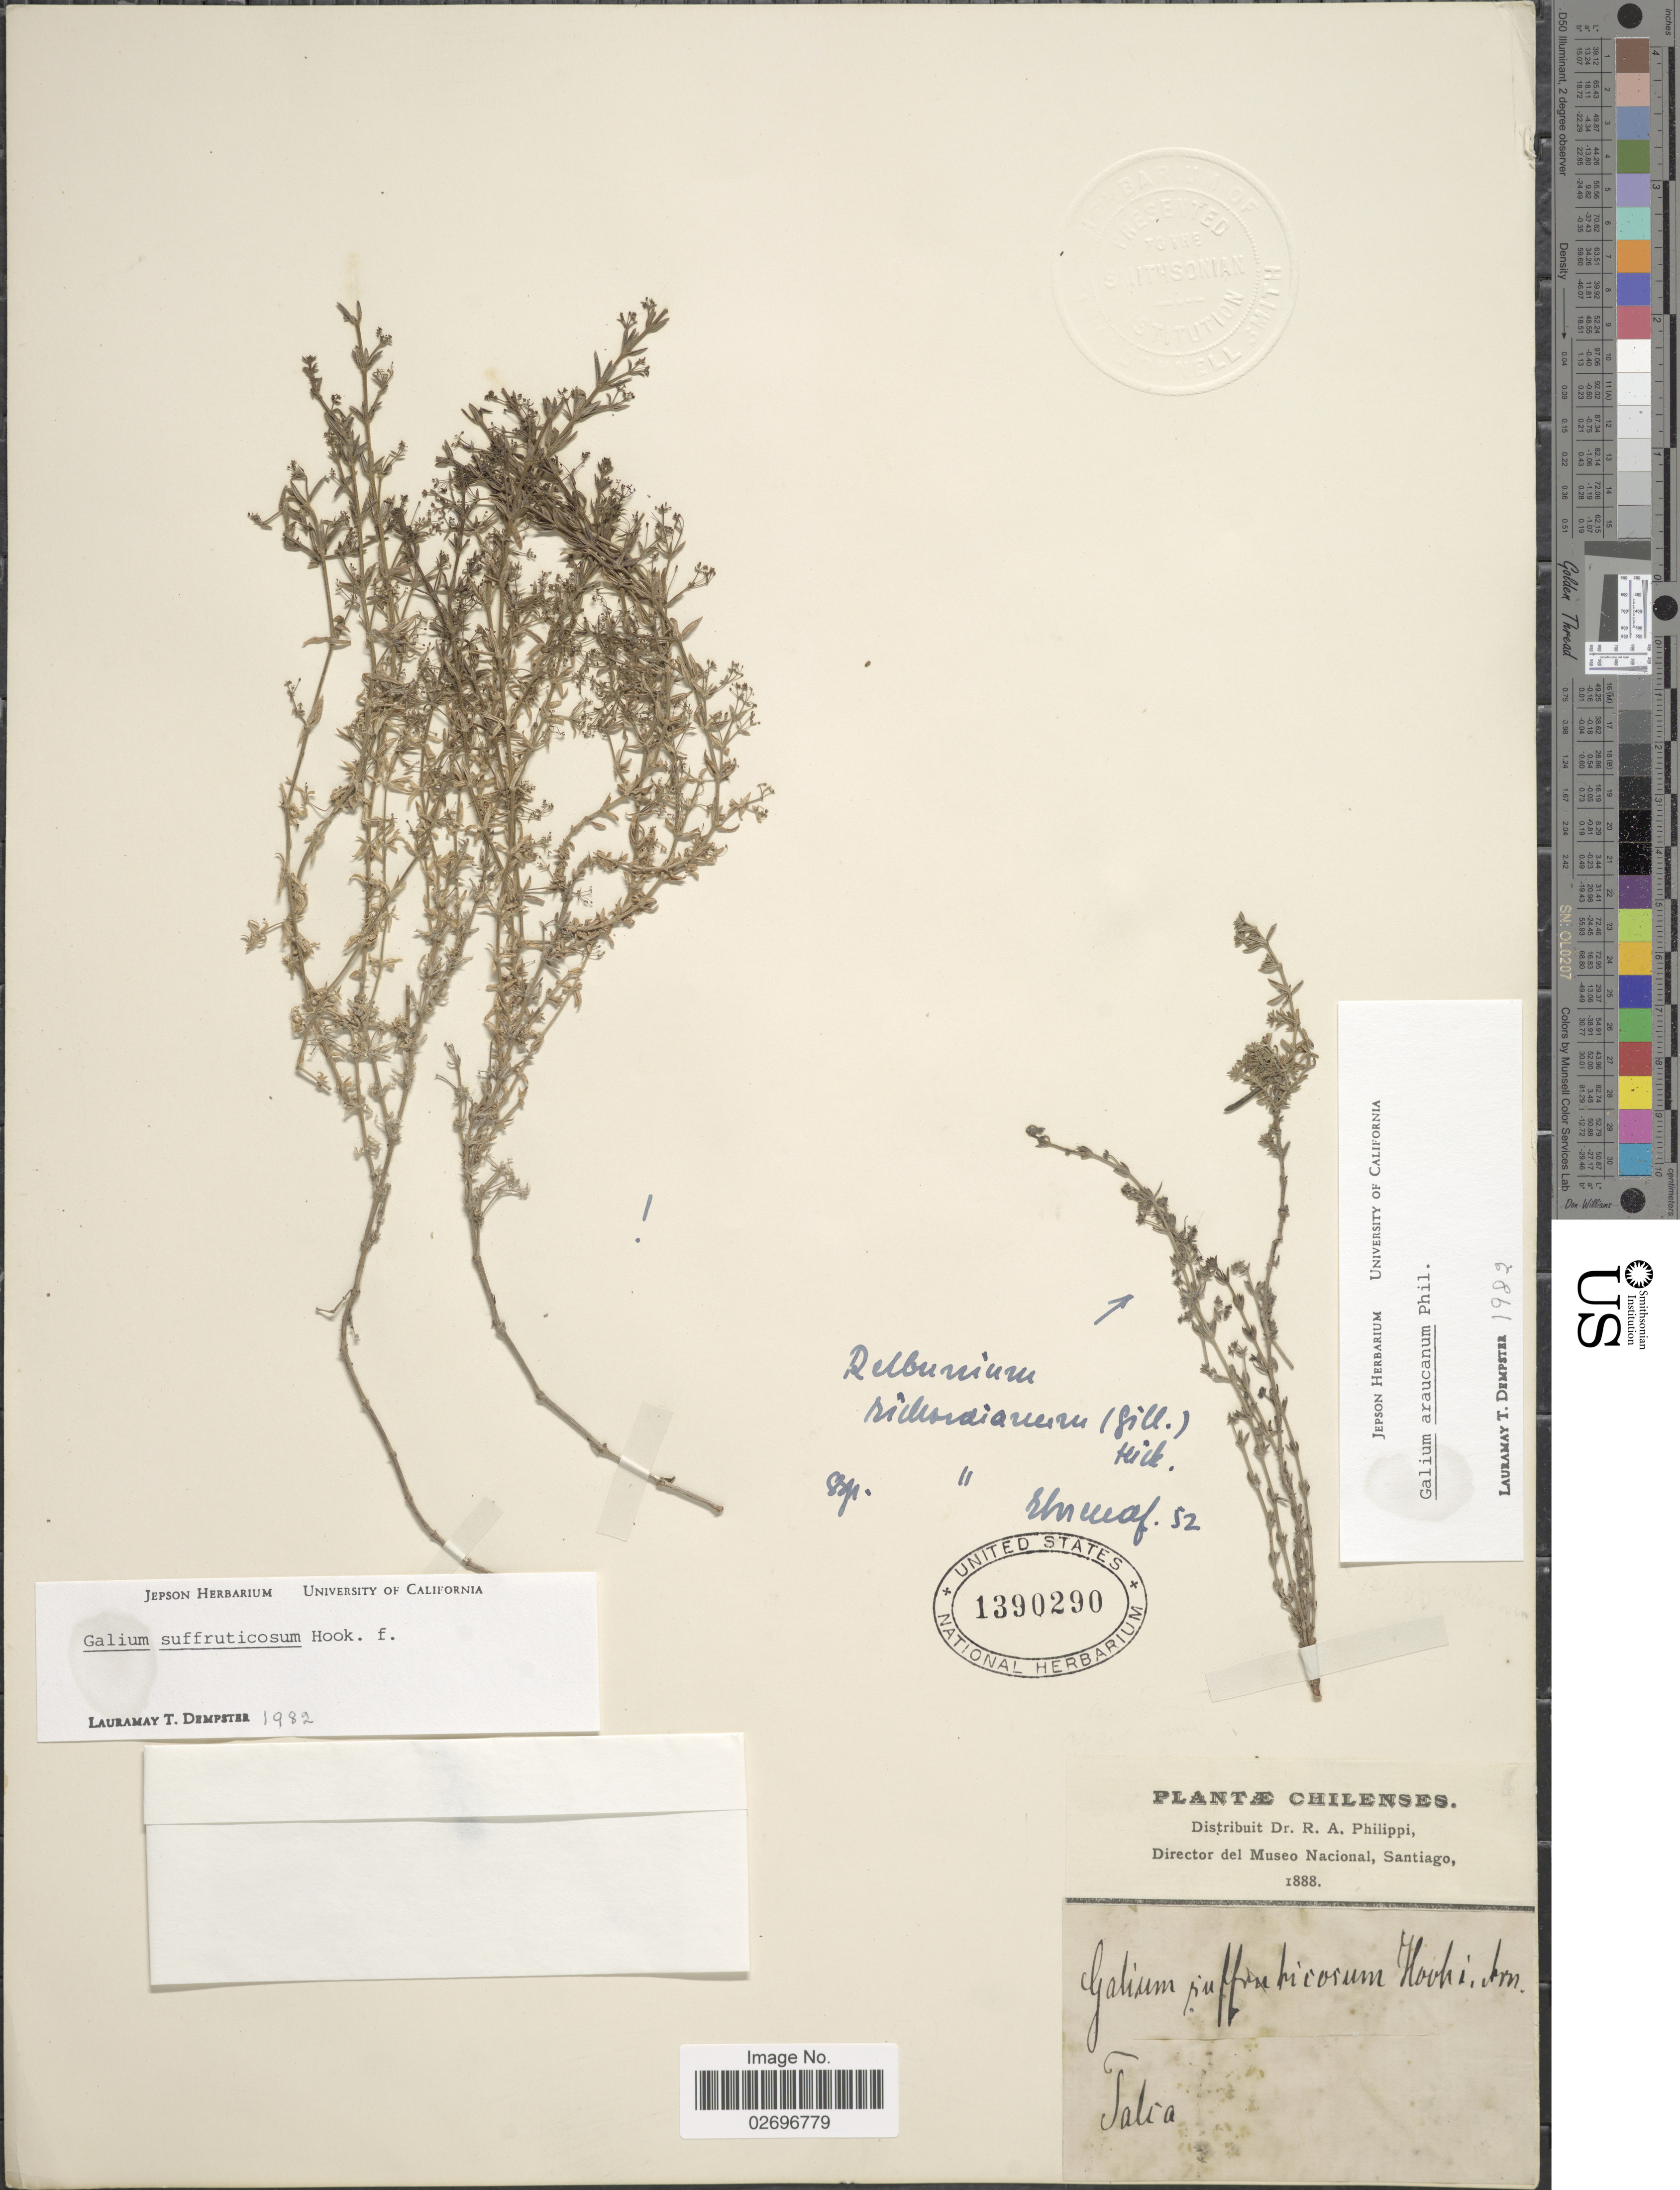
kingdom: Plantae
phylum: Tracheophyta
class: Magnoliopsida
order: Gentianales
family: Rubiaceae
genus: Galium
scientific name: Galium suffruticosum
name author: Hook. & Arn.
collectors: R. A. Philippi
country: Chile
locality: Talia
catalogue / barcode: US 1390290